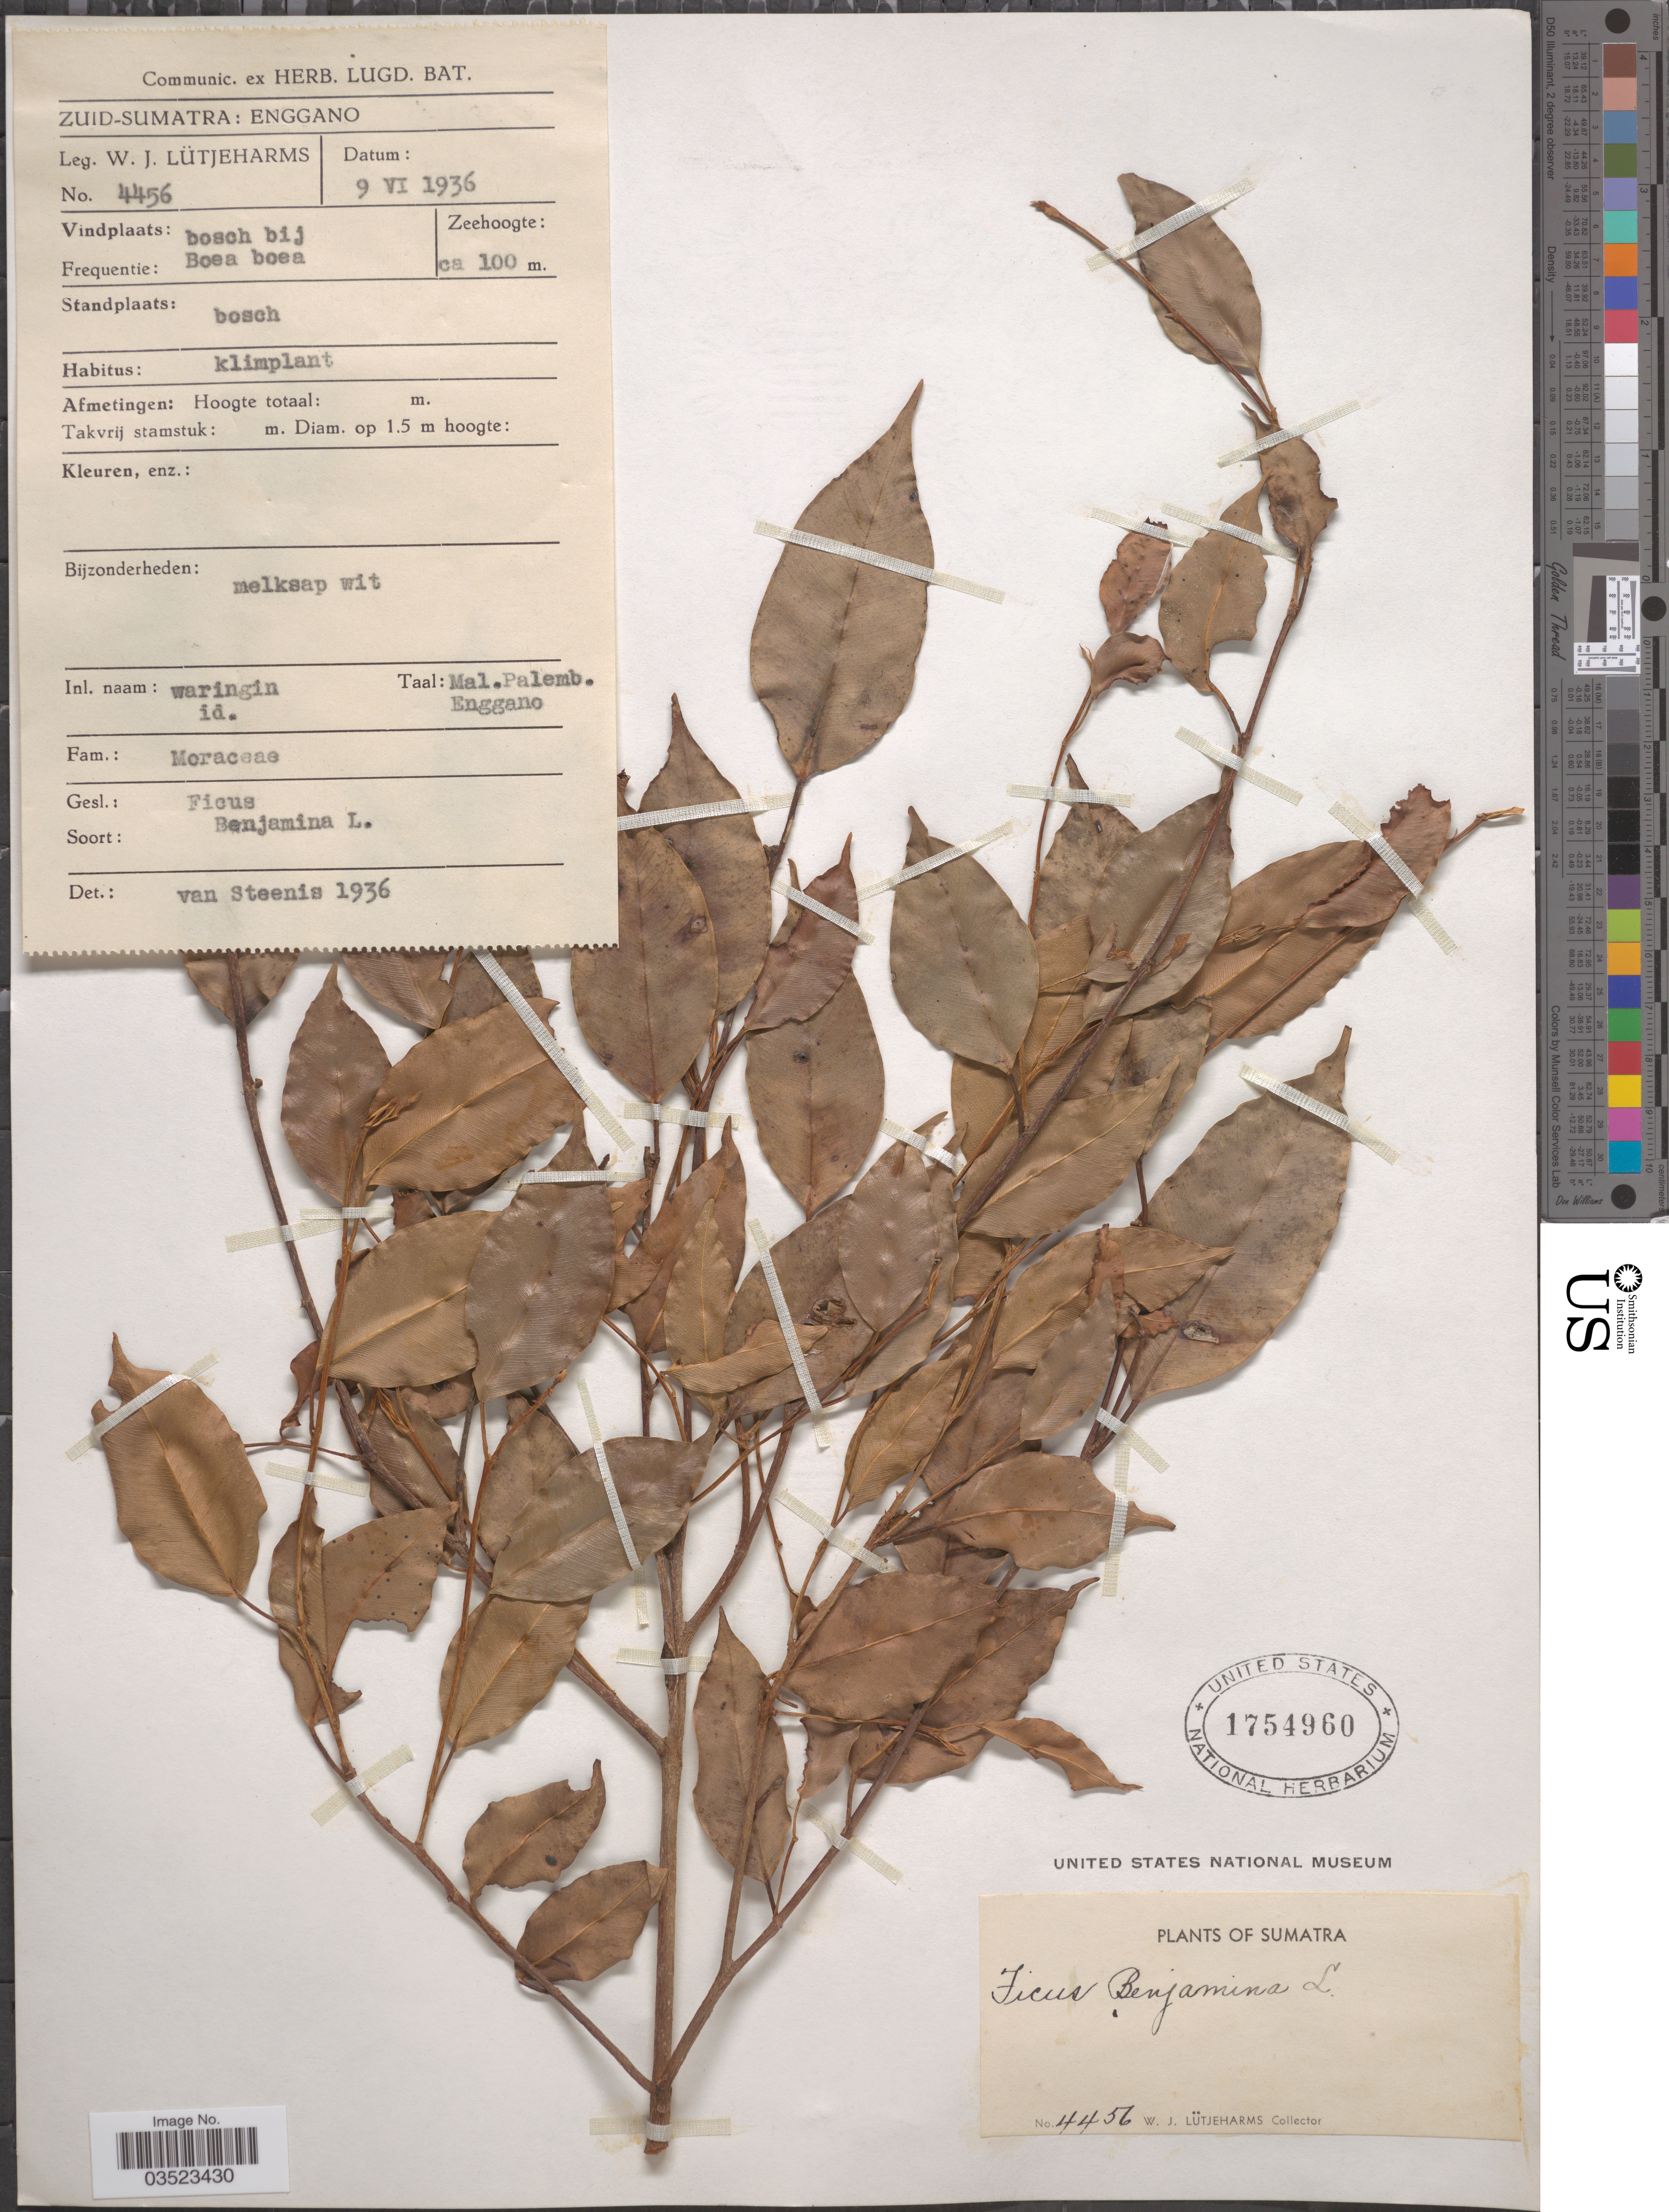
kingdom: Plantae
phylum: Tracheophyta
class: Magnoliopsida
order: Rosales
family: Moraceae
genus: Ficus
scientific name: Ficus benjamina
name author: L.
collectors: W. Lütjeharms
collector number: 4456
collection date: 1936-06-09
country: Indonesia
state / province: Sumatra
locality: Zuid-Sumatra: Enggano. Bosch by Boea boea.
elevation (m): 100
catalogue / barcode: US 1754960